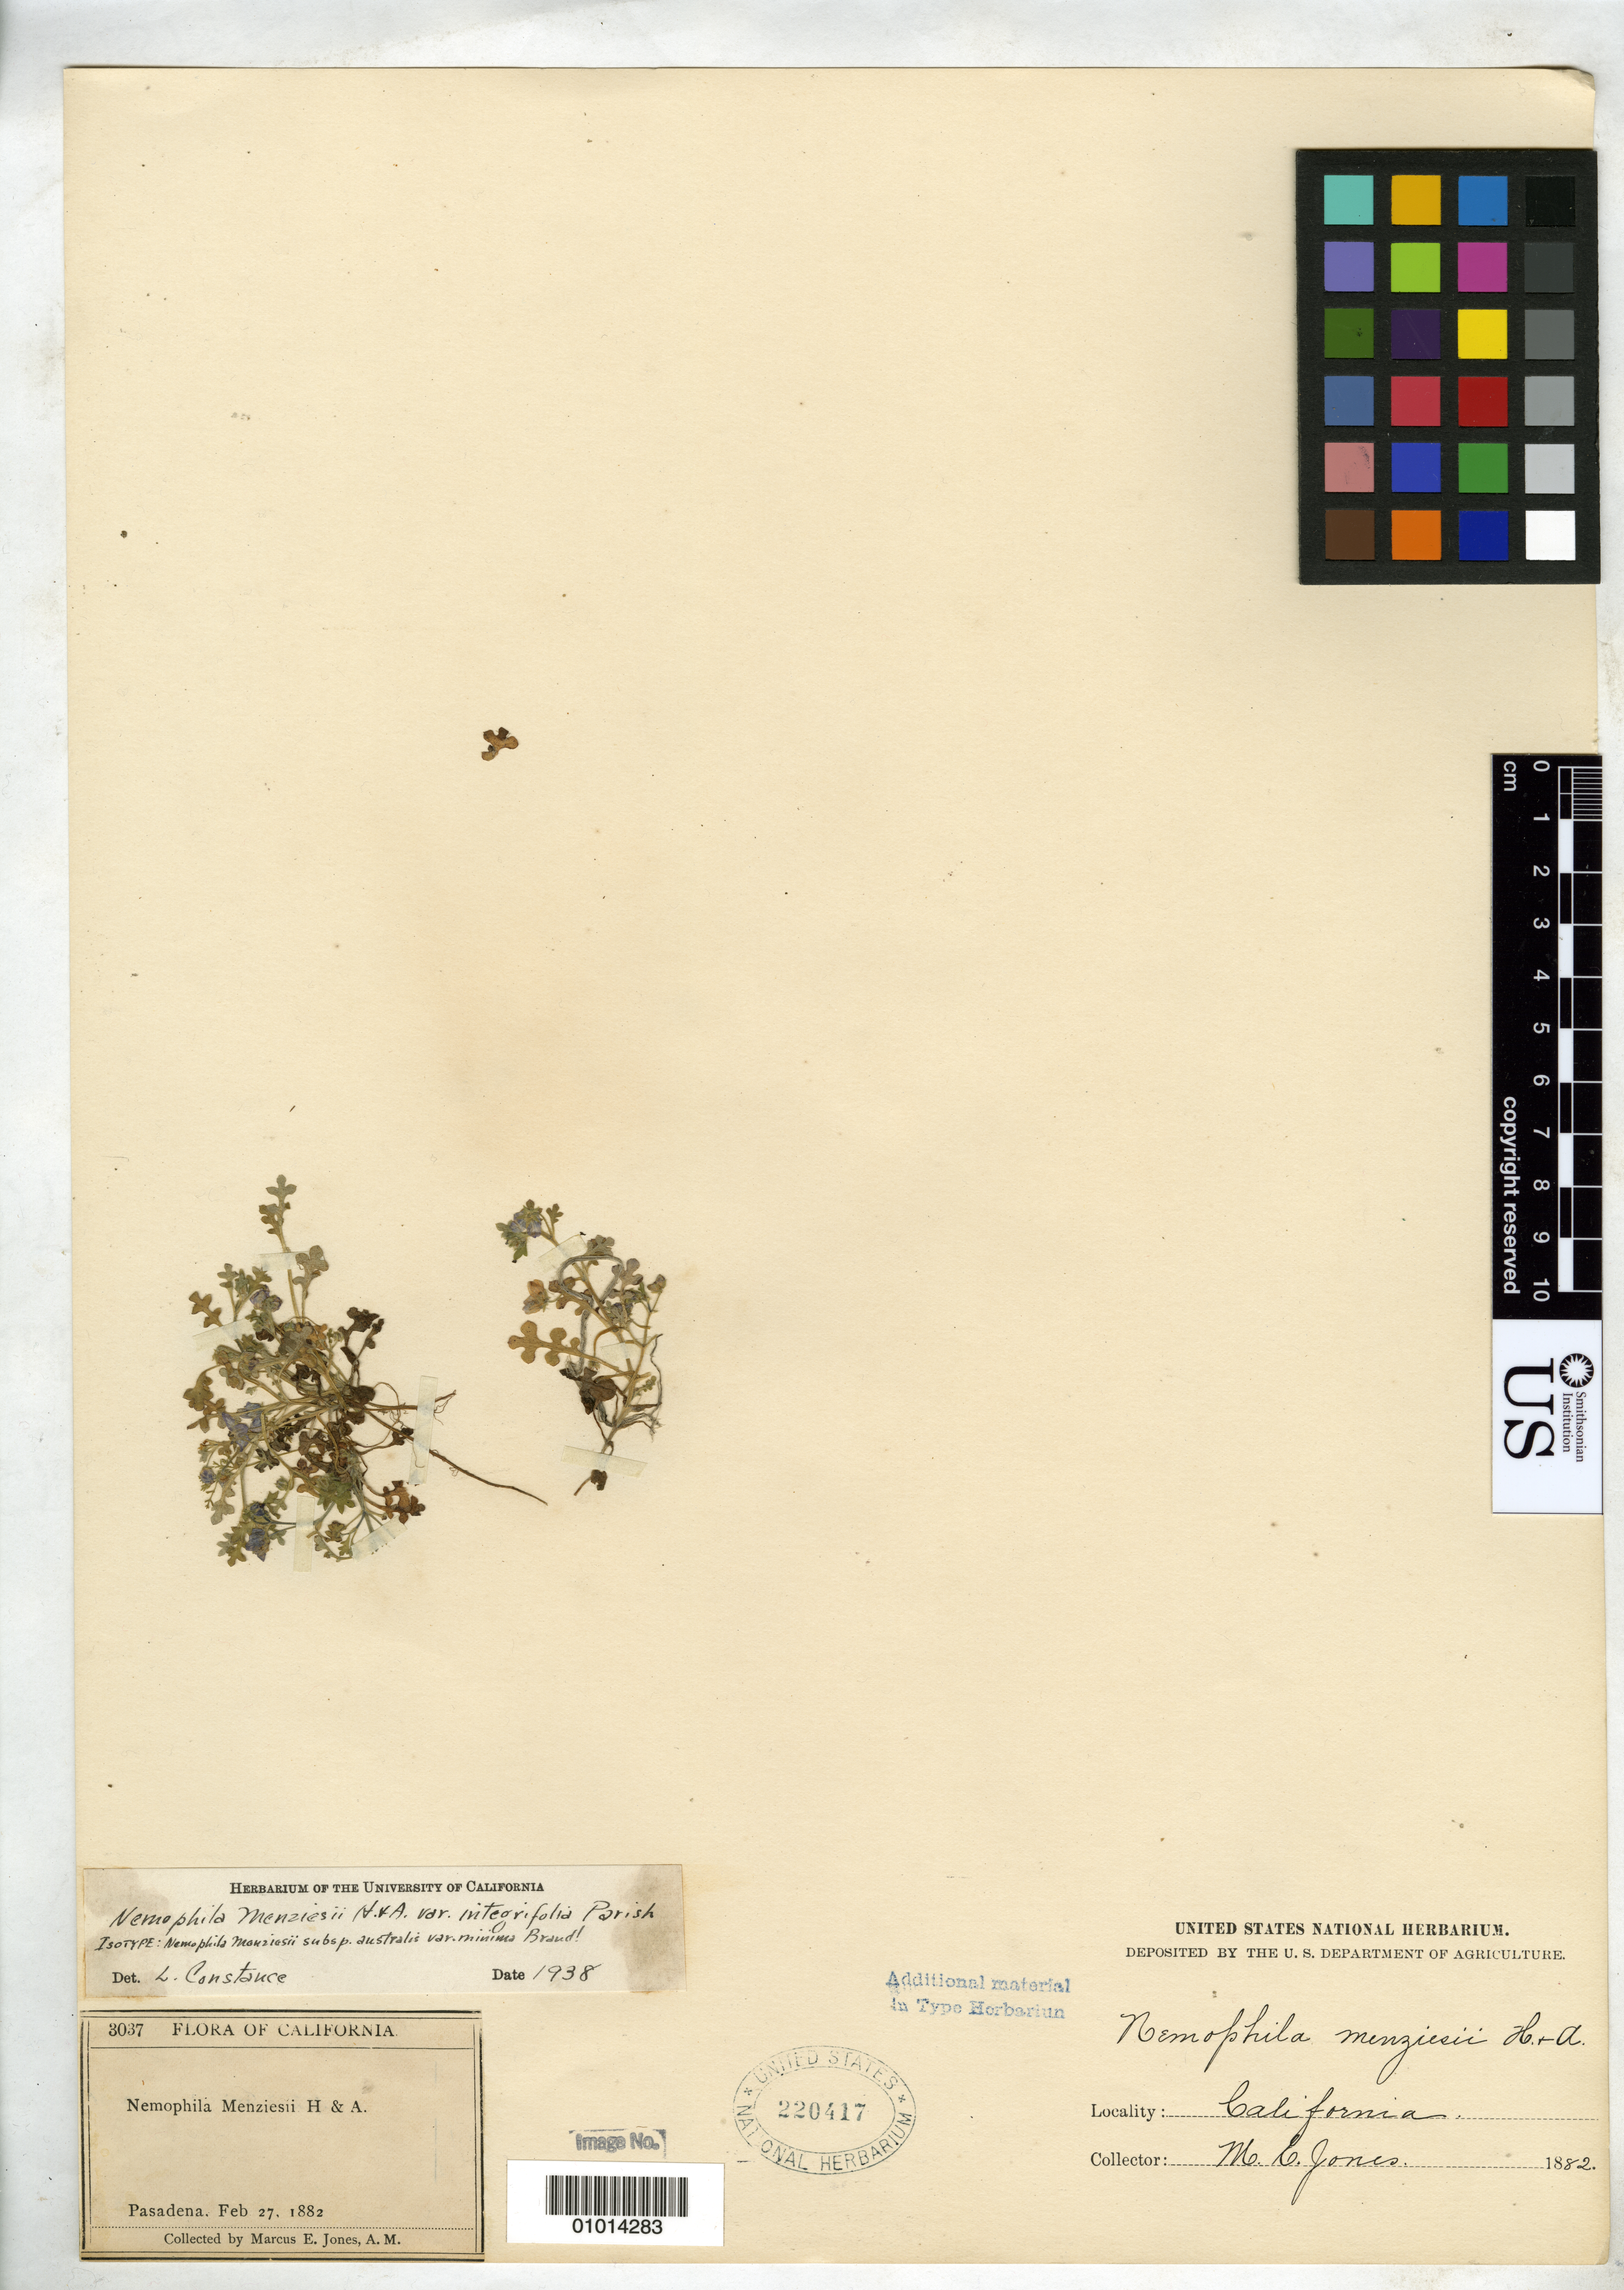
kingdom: Plantae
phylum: Tracheophyta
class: Magnoliopsida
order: Boraginales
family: Hydrophyllaceae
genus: Nemophila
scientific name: Nemophila menziesii subsp. australis var. minima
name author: Brand in Engl.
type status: Isotype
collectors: M. E. Jones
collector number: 3037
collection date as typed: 27 Feb 1882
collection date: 1882-02-27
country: United States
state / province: California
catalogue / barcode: US 220417